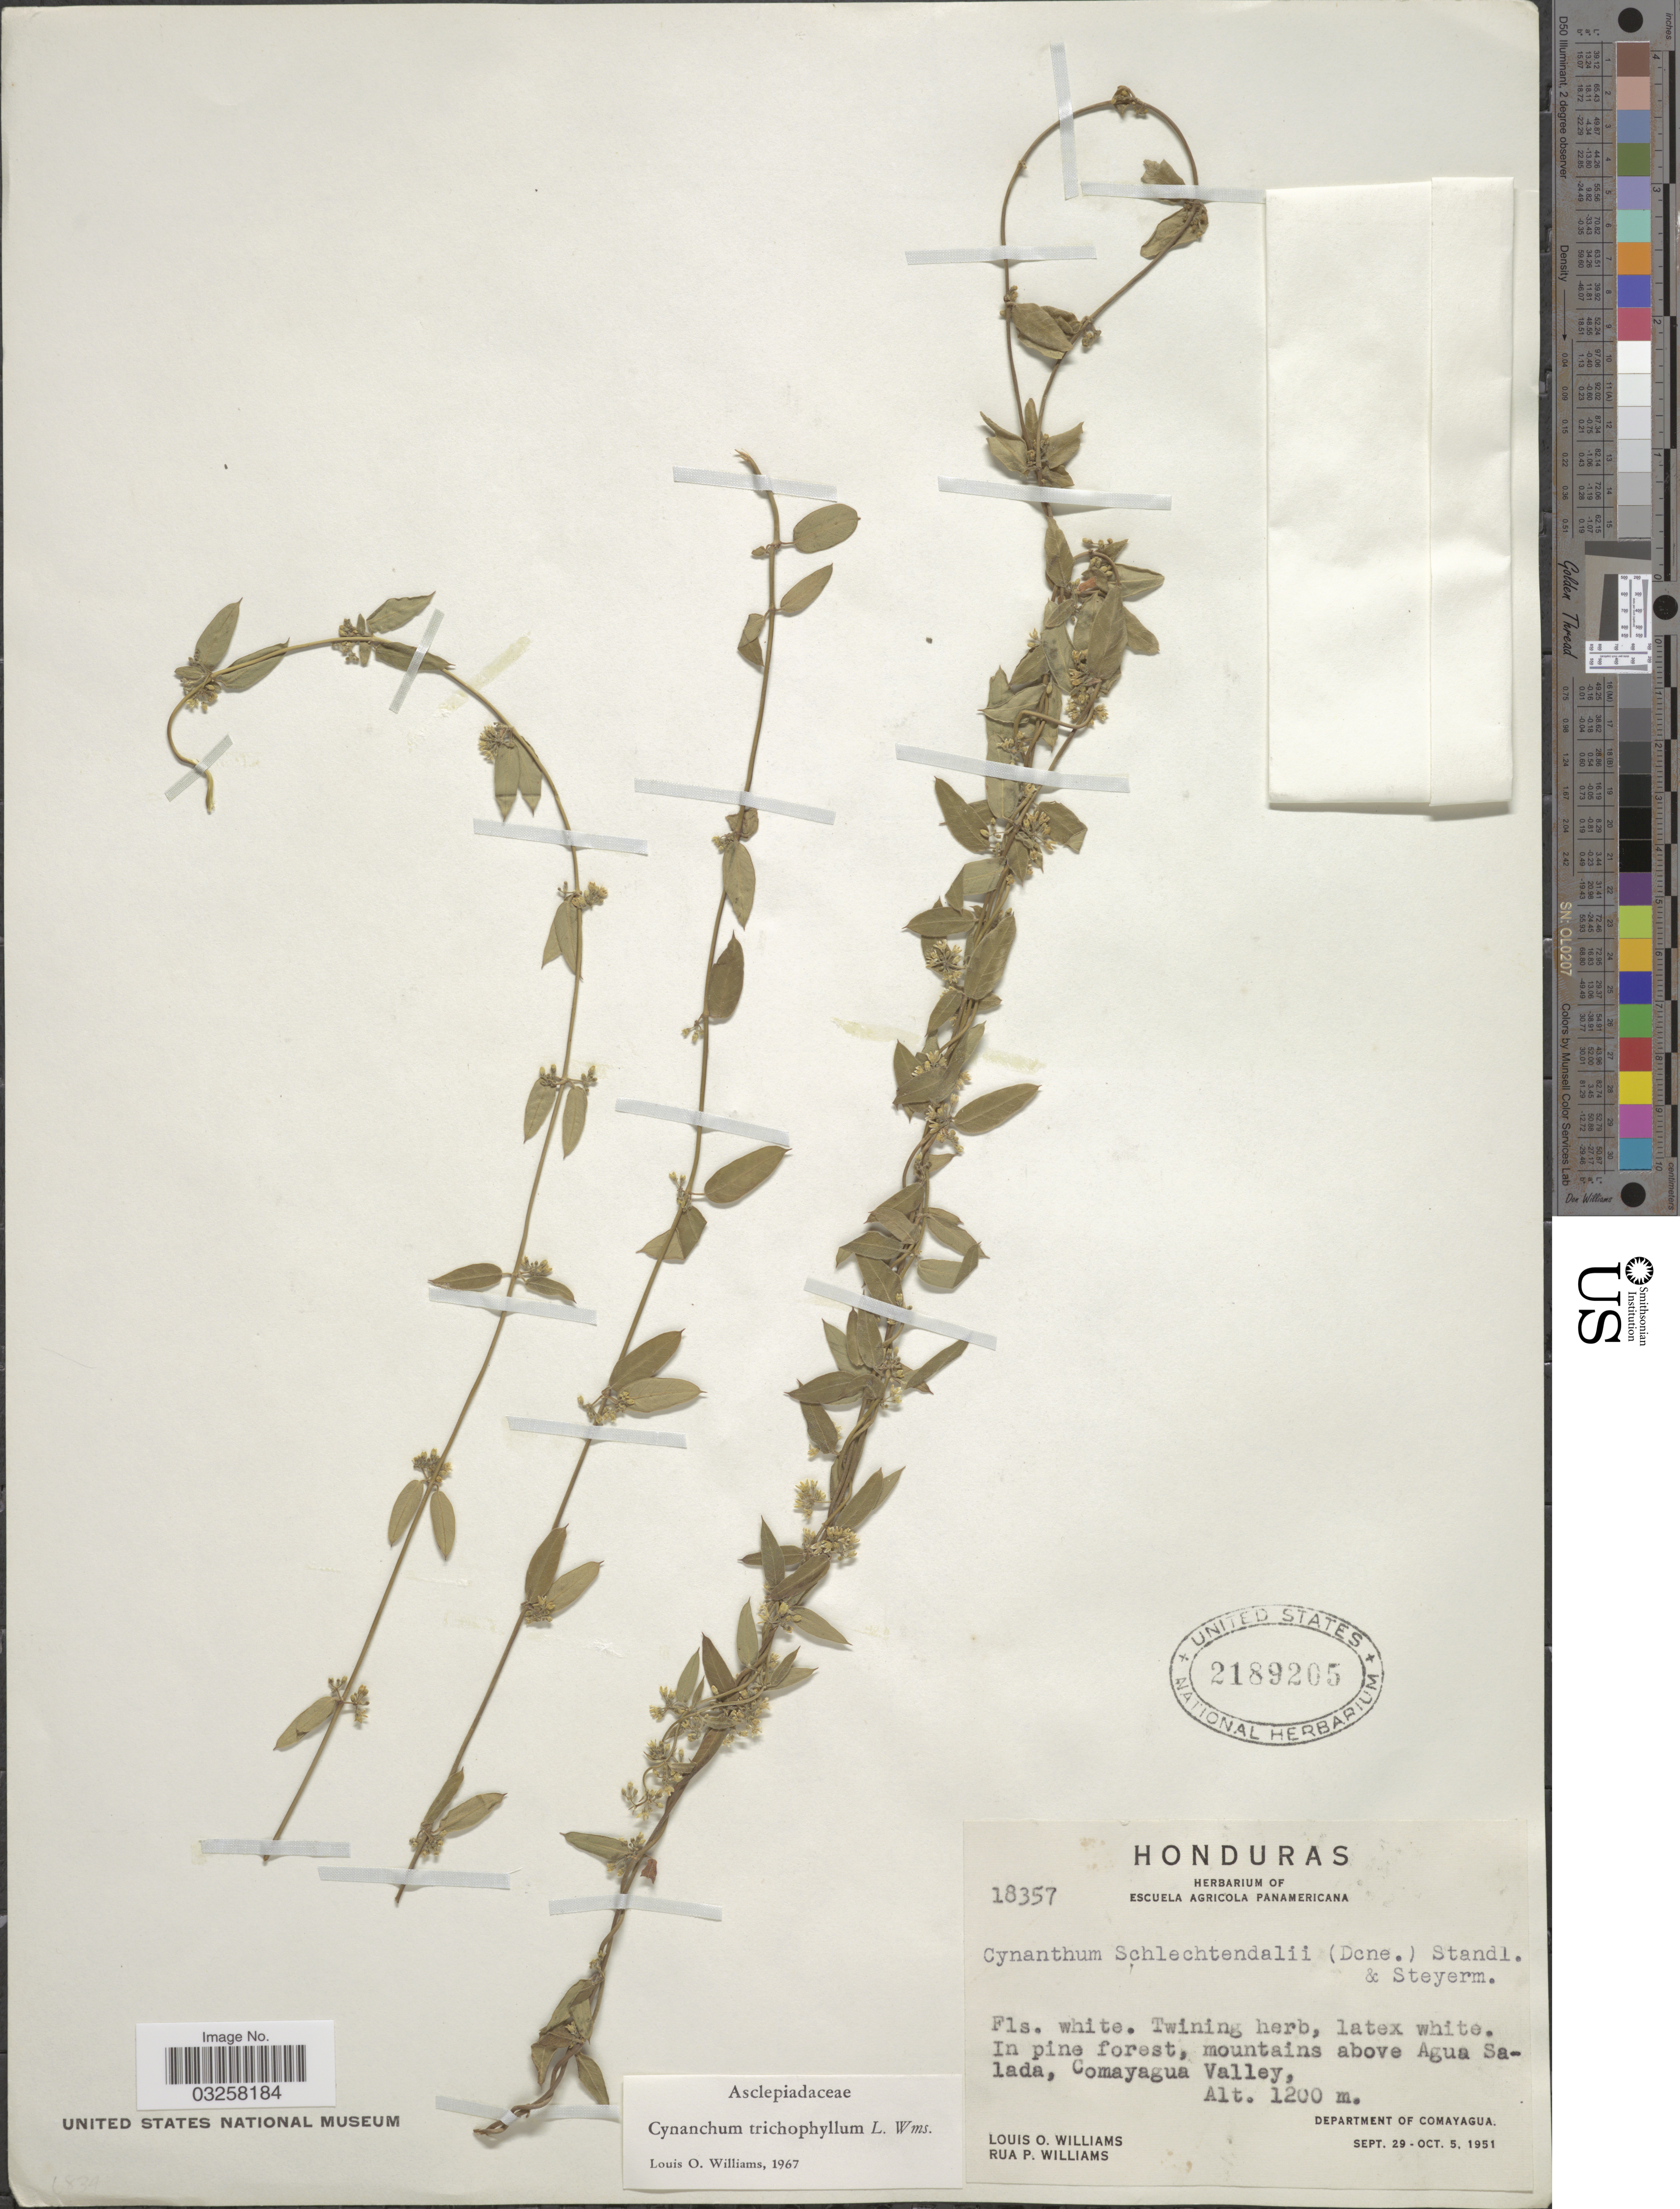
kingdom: Plantae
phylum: Tracheophyta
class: Magnoliopsida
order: Gentianales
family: Apocynaceae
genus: Metastelma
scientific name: Metastelma schlechtendalii var. trichophyllum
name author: (L.O. Williams) Liede & Meve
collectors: L. O. Williams & R. P. Williams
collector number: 18357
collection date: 1951-09-29/1951-10-05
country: Honduras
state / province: Comayagua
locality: In pine forest, mountains above Agua Salada, Comayagua Valley, Department of Comayagua.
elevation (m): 1200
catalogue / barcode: US 2189205